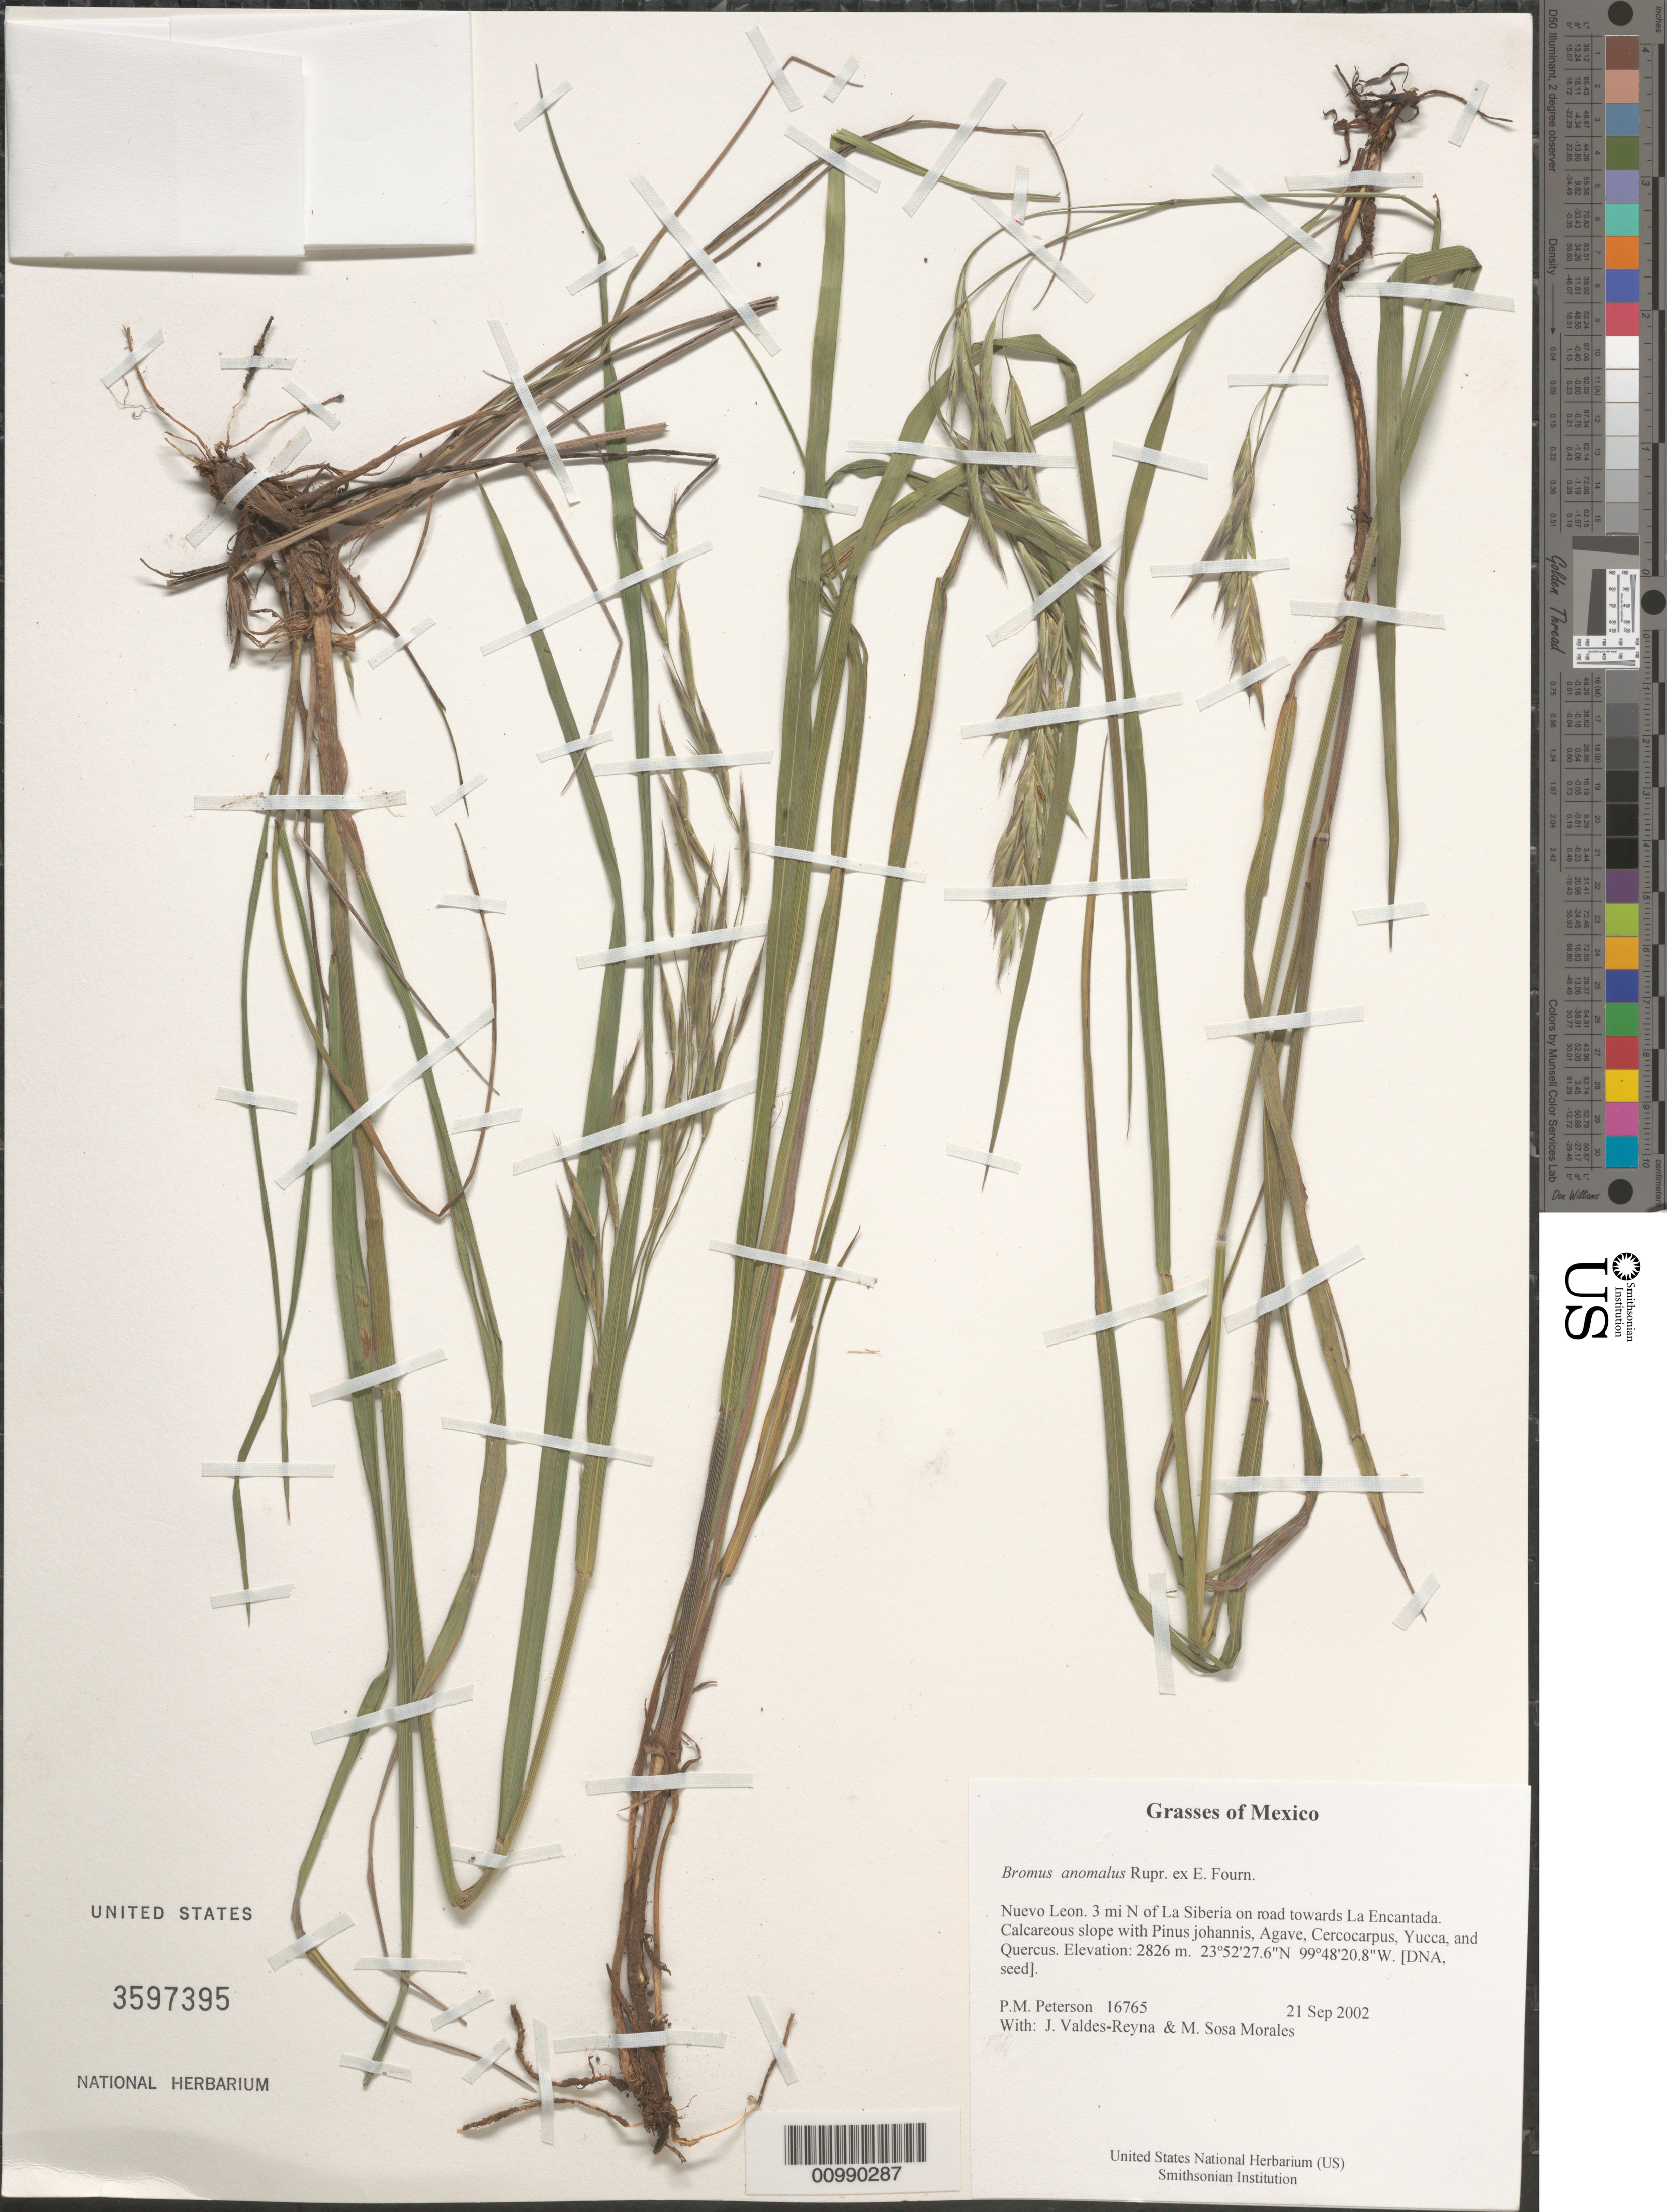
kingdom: Plantae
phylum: Tracheophyta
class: Liliopsida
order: Poales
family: Poaceae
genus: Bromus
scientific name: Bromus anomalus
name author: Rupr. ex E. Fourn.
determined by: Saarela, J. M., (CAN), Canadian Museum of Nature (CANADA)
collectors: P. M. Peterson, J. Valdés-Reyna & M. Sosa Morales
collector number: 16765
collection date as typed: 21 Sep 2002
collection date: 2002-09-21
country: Mexico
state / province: Nuevo León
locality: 3 mi N of La Siberia on road towards La Encantada. Calcareous slope with Pinus johannis, Agave, Cercocarpus, Yucca, and Quercus.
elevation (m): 2826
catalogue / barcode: US 3597395